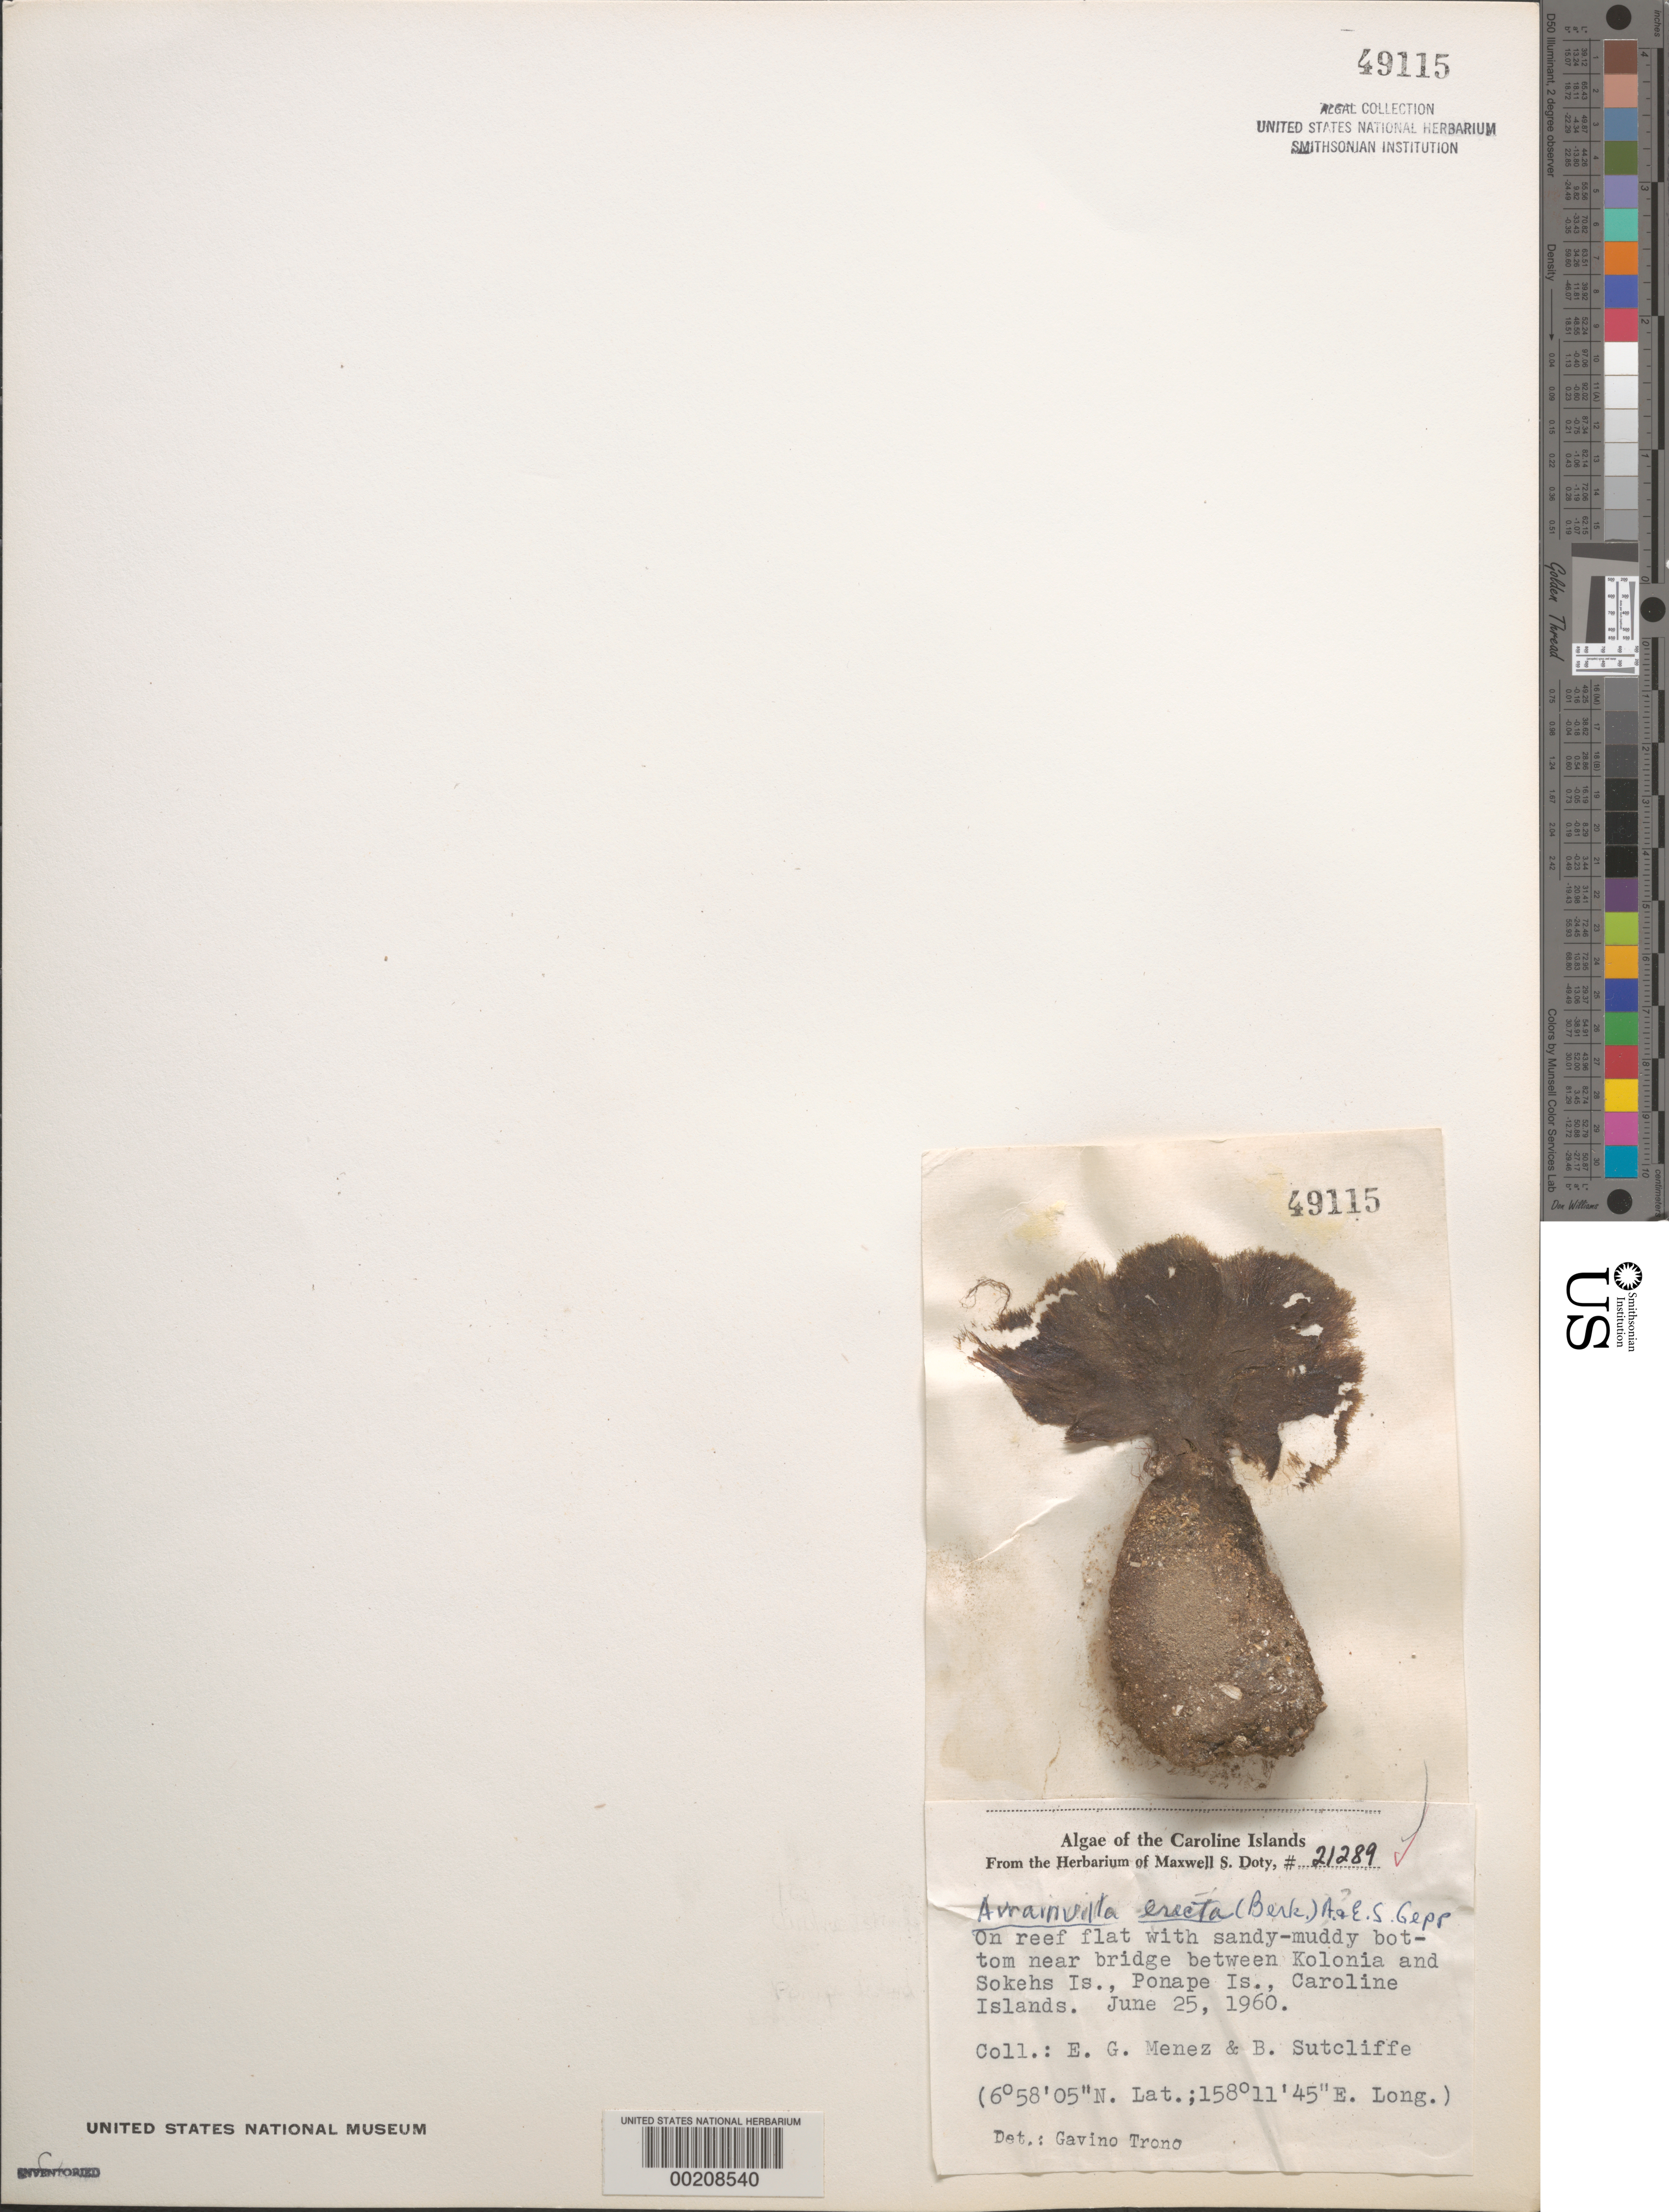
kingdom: Plantae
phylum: Chlorophyta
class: Ulvophyceae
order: Bryopsidales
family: Dichotomosiphonaceae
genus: Avrainvillea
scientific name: Avrainvillea erecta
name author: (M.J. Berkeley) A. Gepp & E. Gepp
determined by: Trono, Gavino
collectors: Meñez & B. Sutcliffe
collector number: MSD 21289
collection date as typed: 25 Jun 1960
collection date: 1960-06-25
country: Micronesia, Federated States of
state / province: Pohnpei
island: Pohnpei [Ponape]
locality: Between Kolonia Islet and Sokehs Islet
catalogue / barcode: US 49115